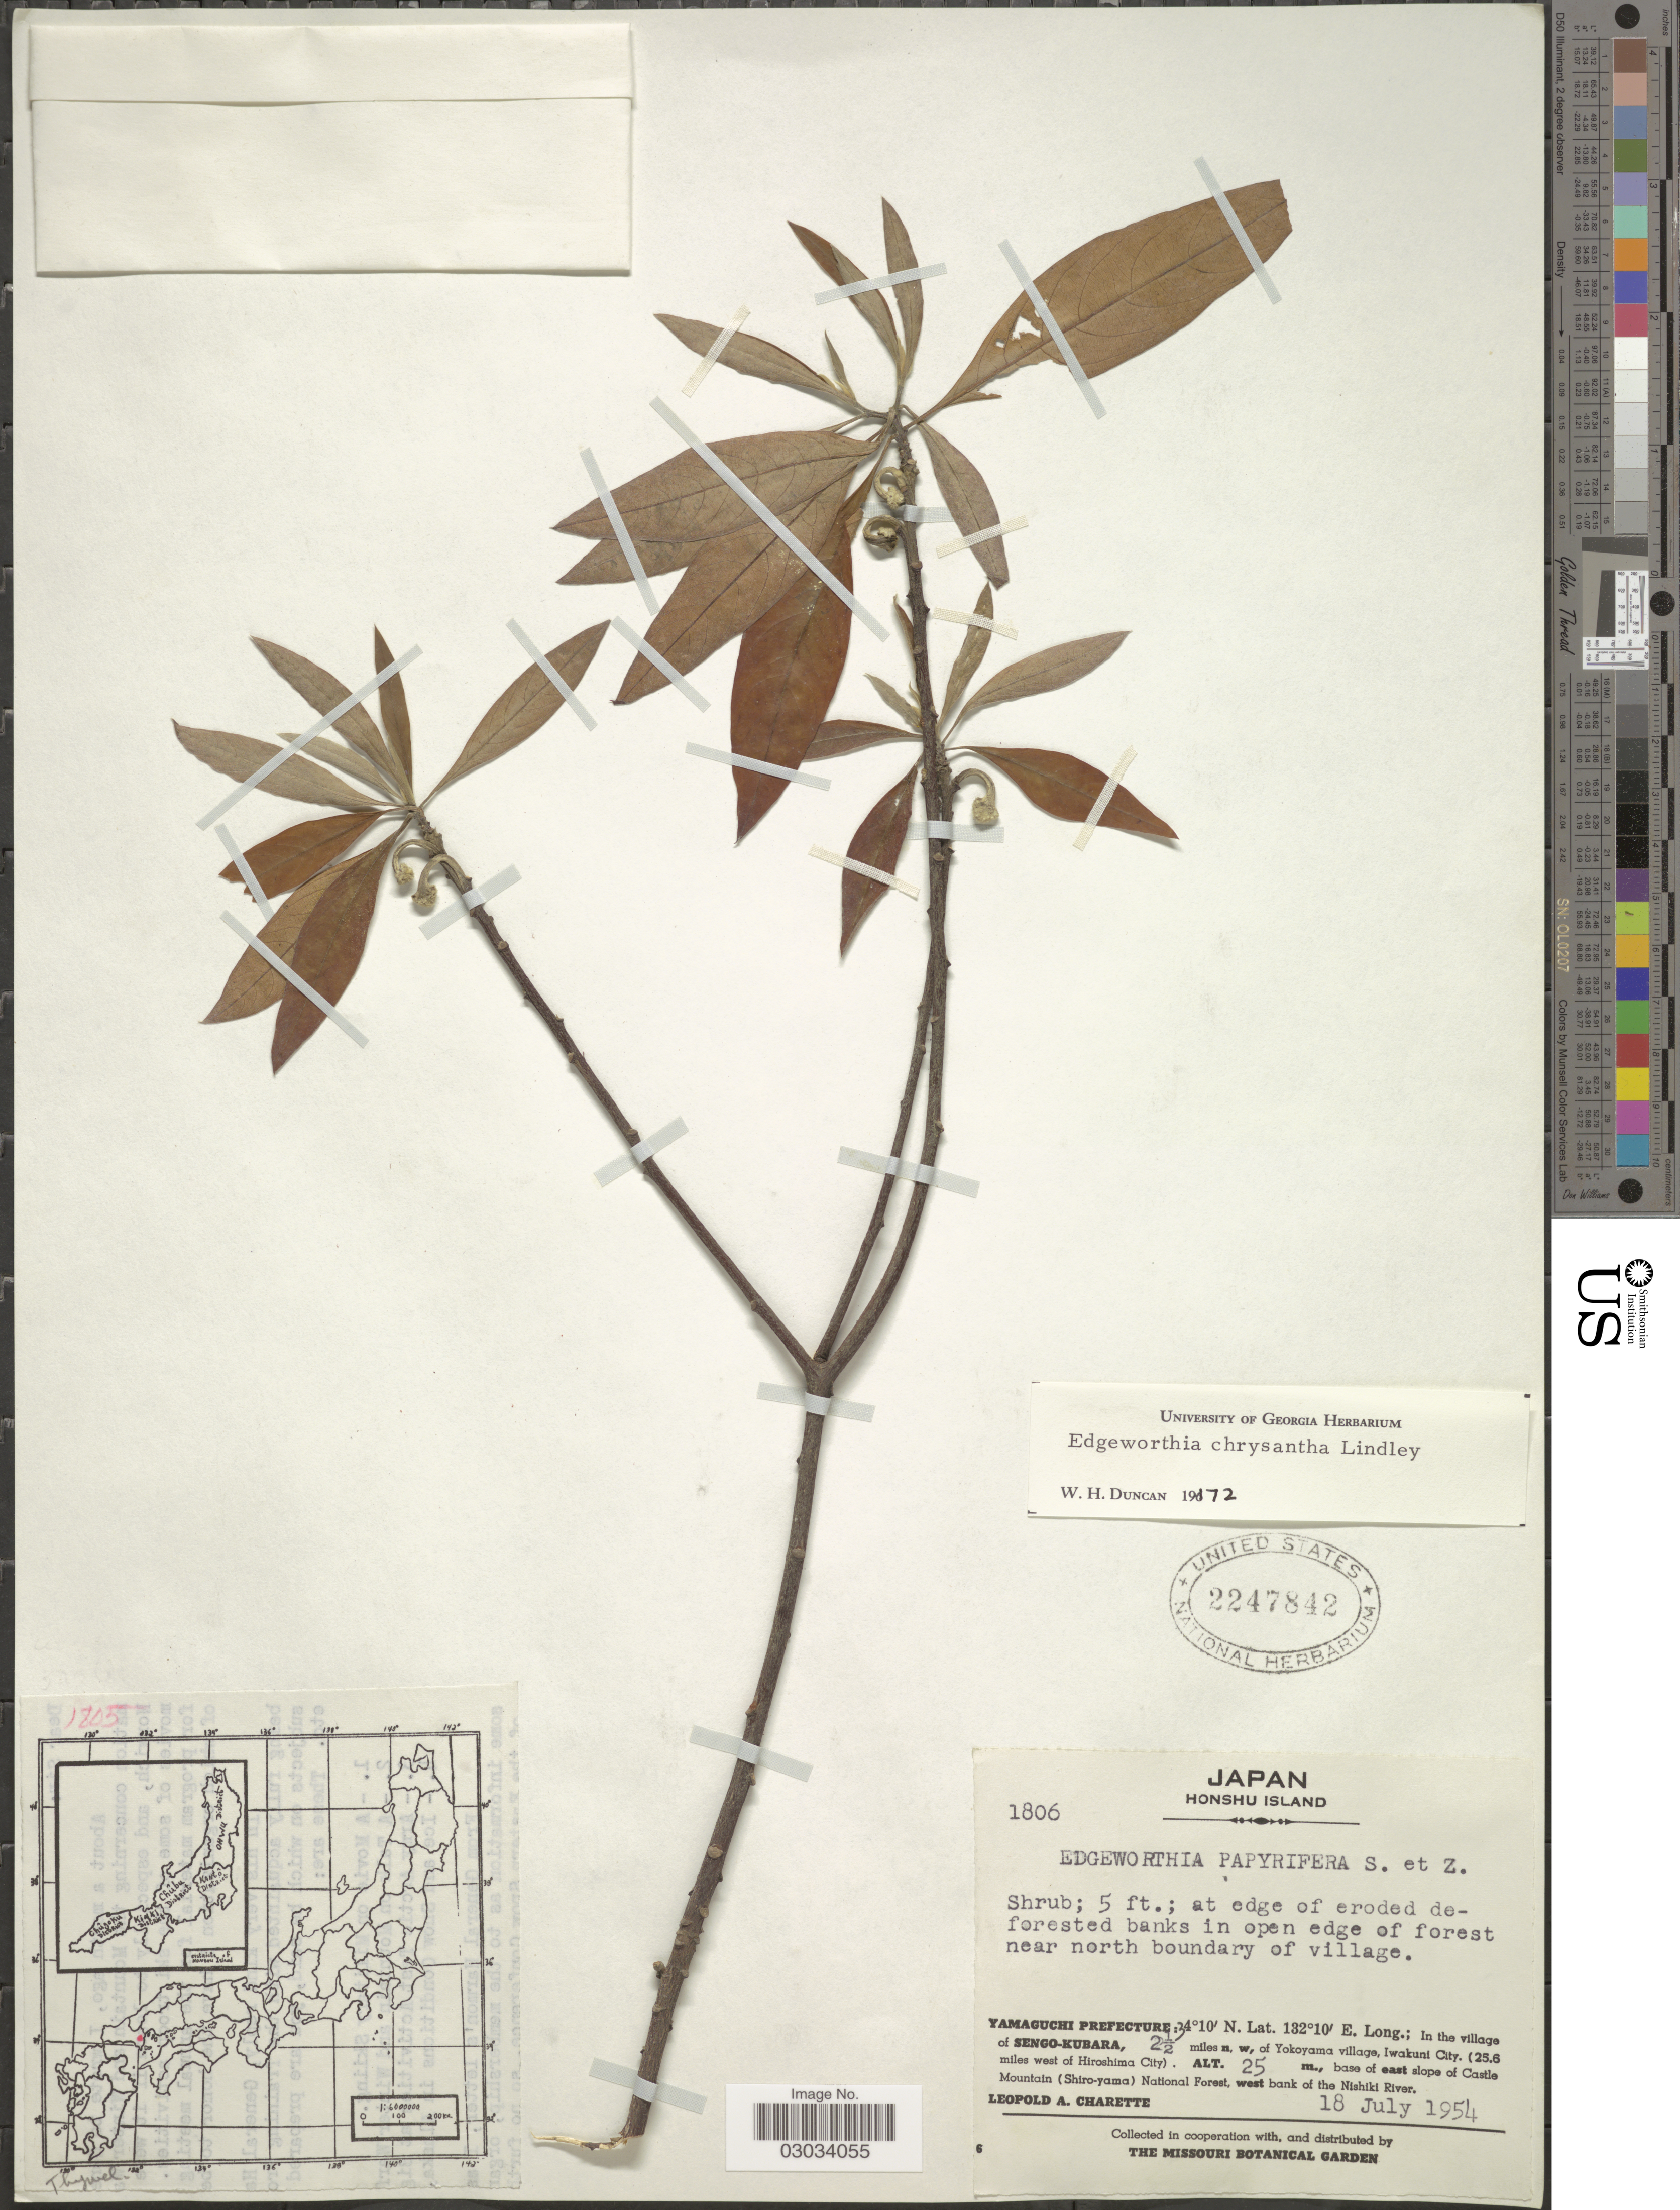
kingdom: Plantae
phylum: Tracheophyta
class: Magnoliopsida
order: Malvales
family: Thymelaeaceae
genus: Edgeworthia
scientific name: Edgeworthia chrysantha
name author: Lindl.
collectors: L. A. Charette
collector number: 1806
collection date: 1954-07-18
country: Japan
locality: Honshu Island. In open edge of forest near north boundary of village. Yamaguchi Prefecture. In the village of Sengo-Kubara, 2½ miles n.w. of Yokoyama village, Iwakuni City. (25.6 miles west of Hiroshima City). Base of east slope of Castle Mountain (Shiro-yama) National Forest, west bank of the Nishiki River.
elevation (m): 25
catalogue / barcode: US 2247842